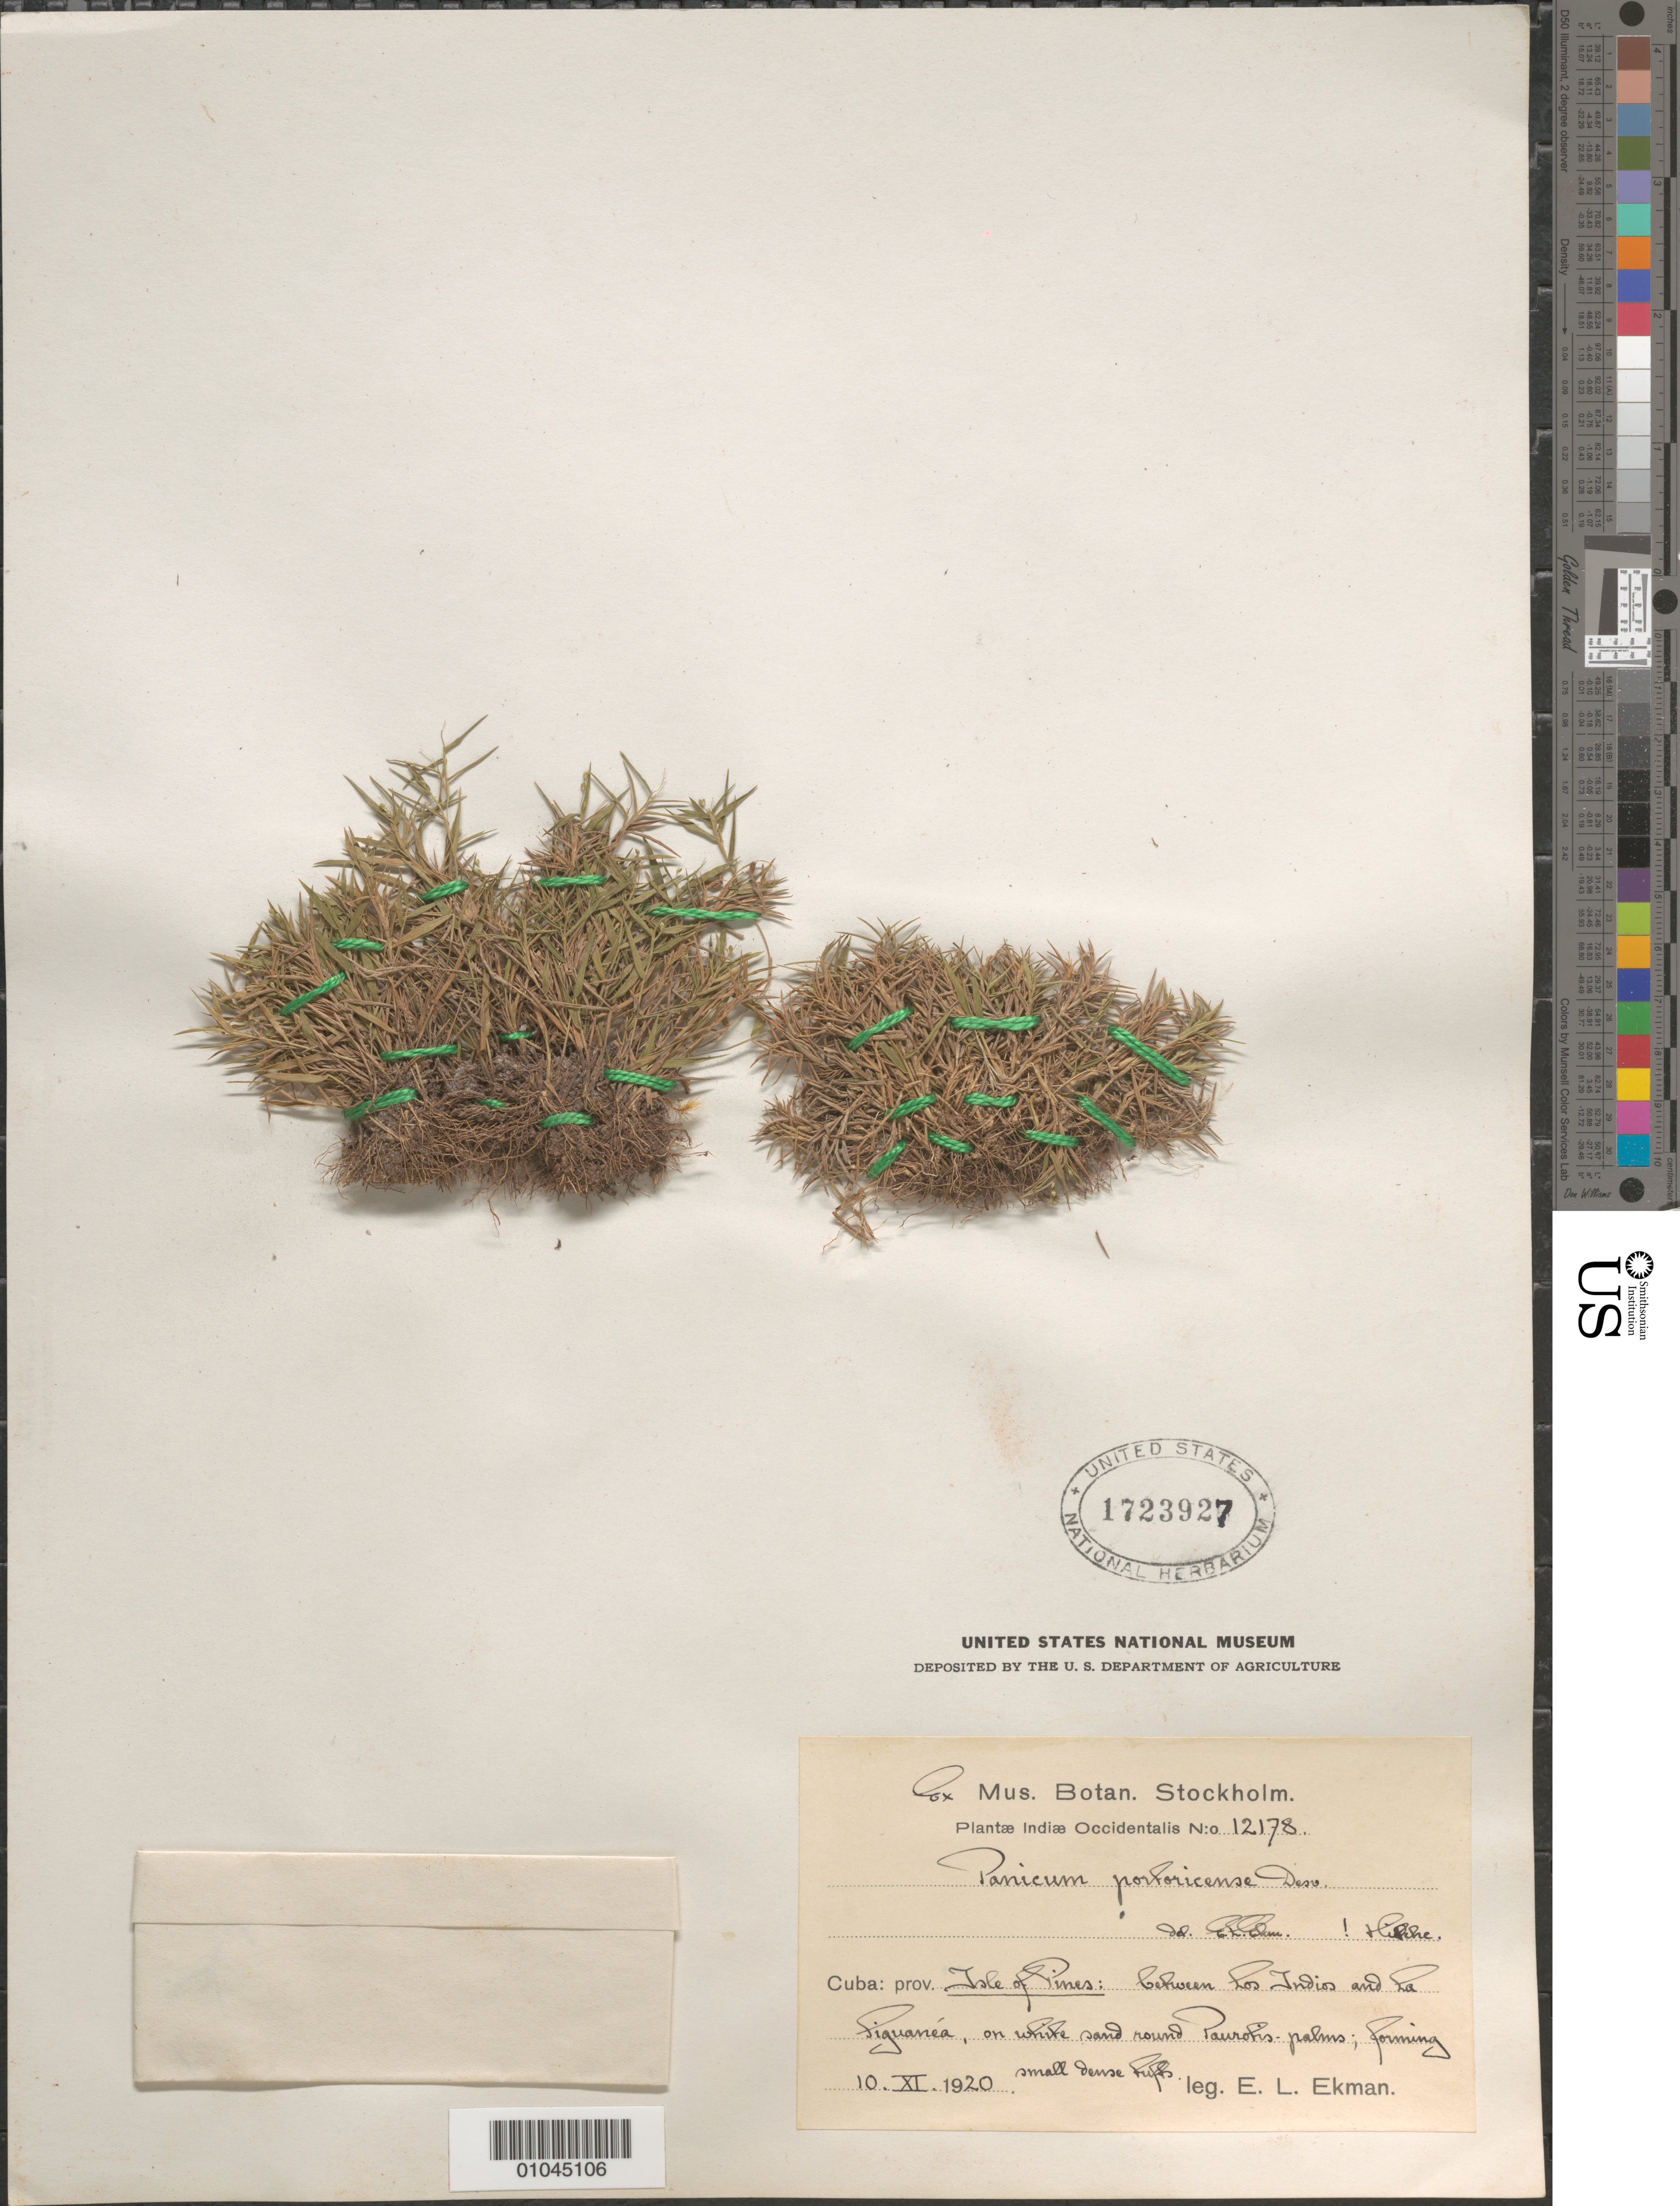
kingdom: Plantae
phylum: Tracheophyta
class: Liliopsida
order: Poales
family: Poaceae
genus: Panicum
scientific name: Panicum portoricense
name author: Desv. ex Ham.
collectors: E. L. Ekman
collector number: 12178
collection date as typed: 10 Nov 1920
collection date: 1920-11-10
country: Cuba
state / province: Isla de la Juventud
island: Isla de la Juventud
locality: [Isle of Pines], between Los Indios and La Siguanea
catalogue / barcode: US 1723927